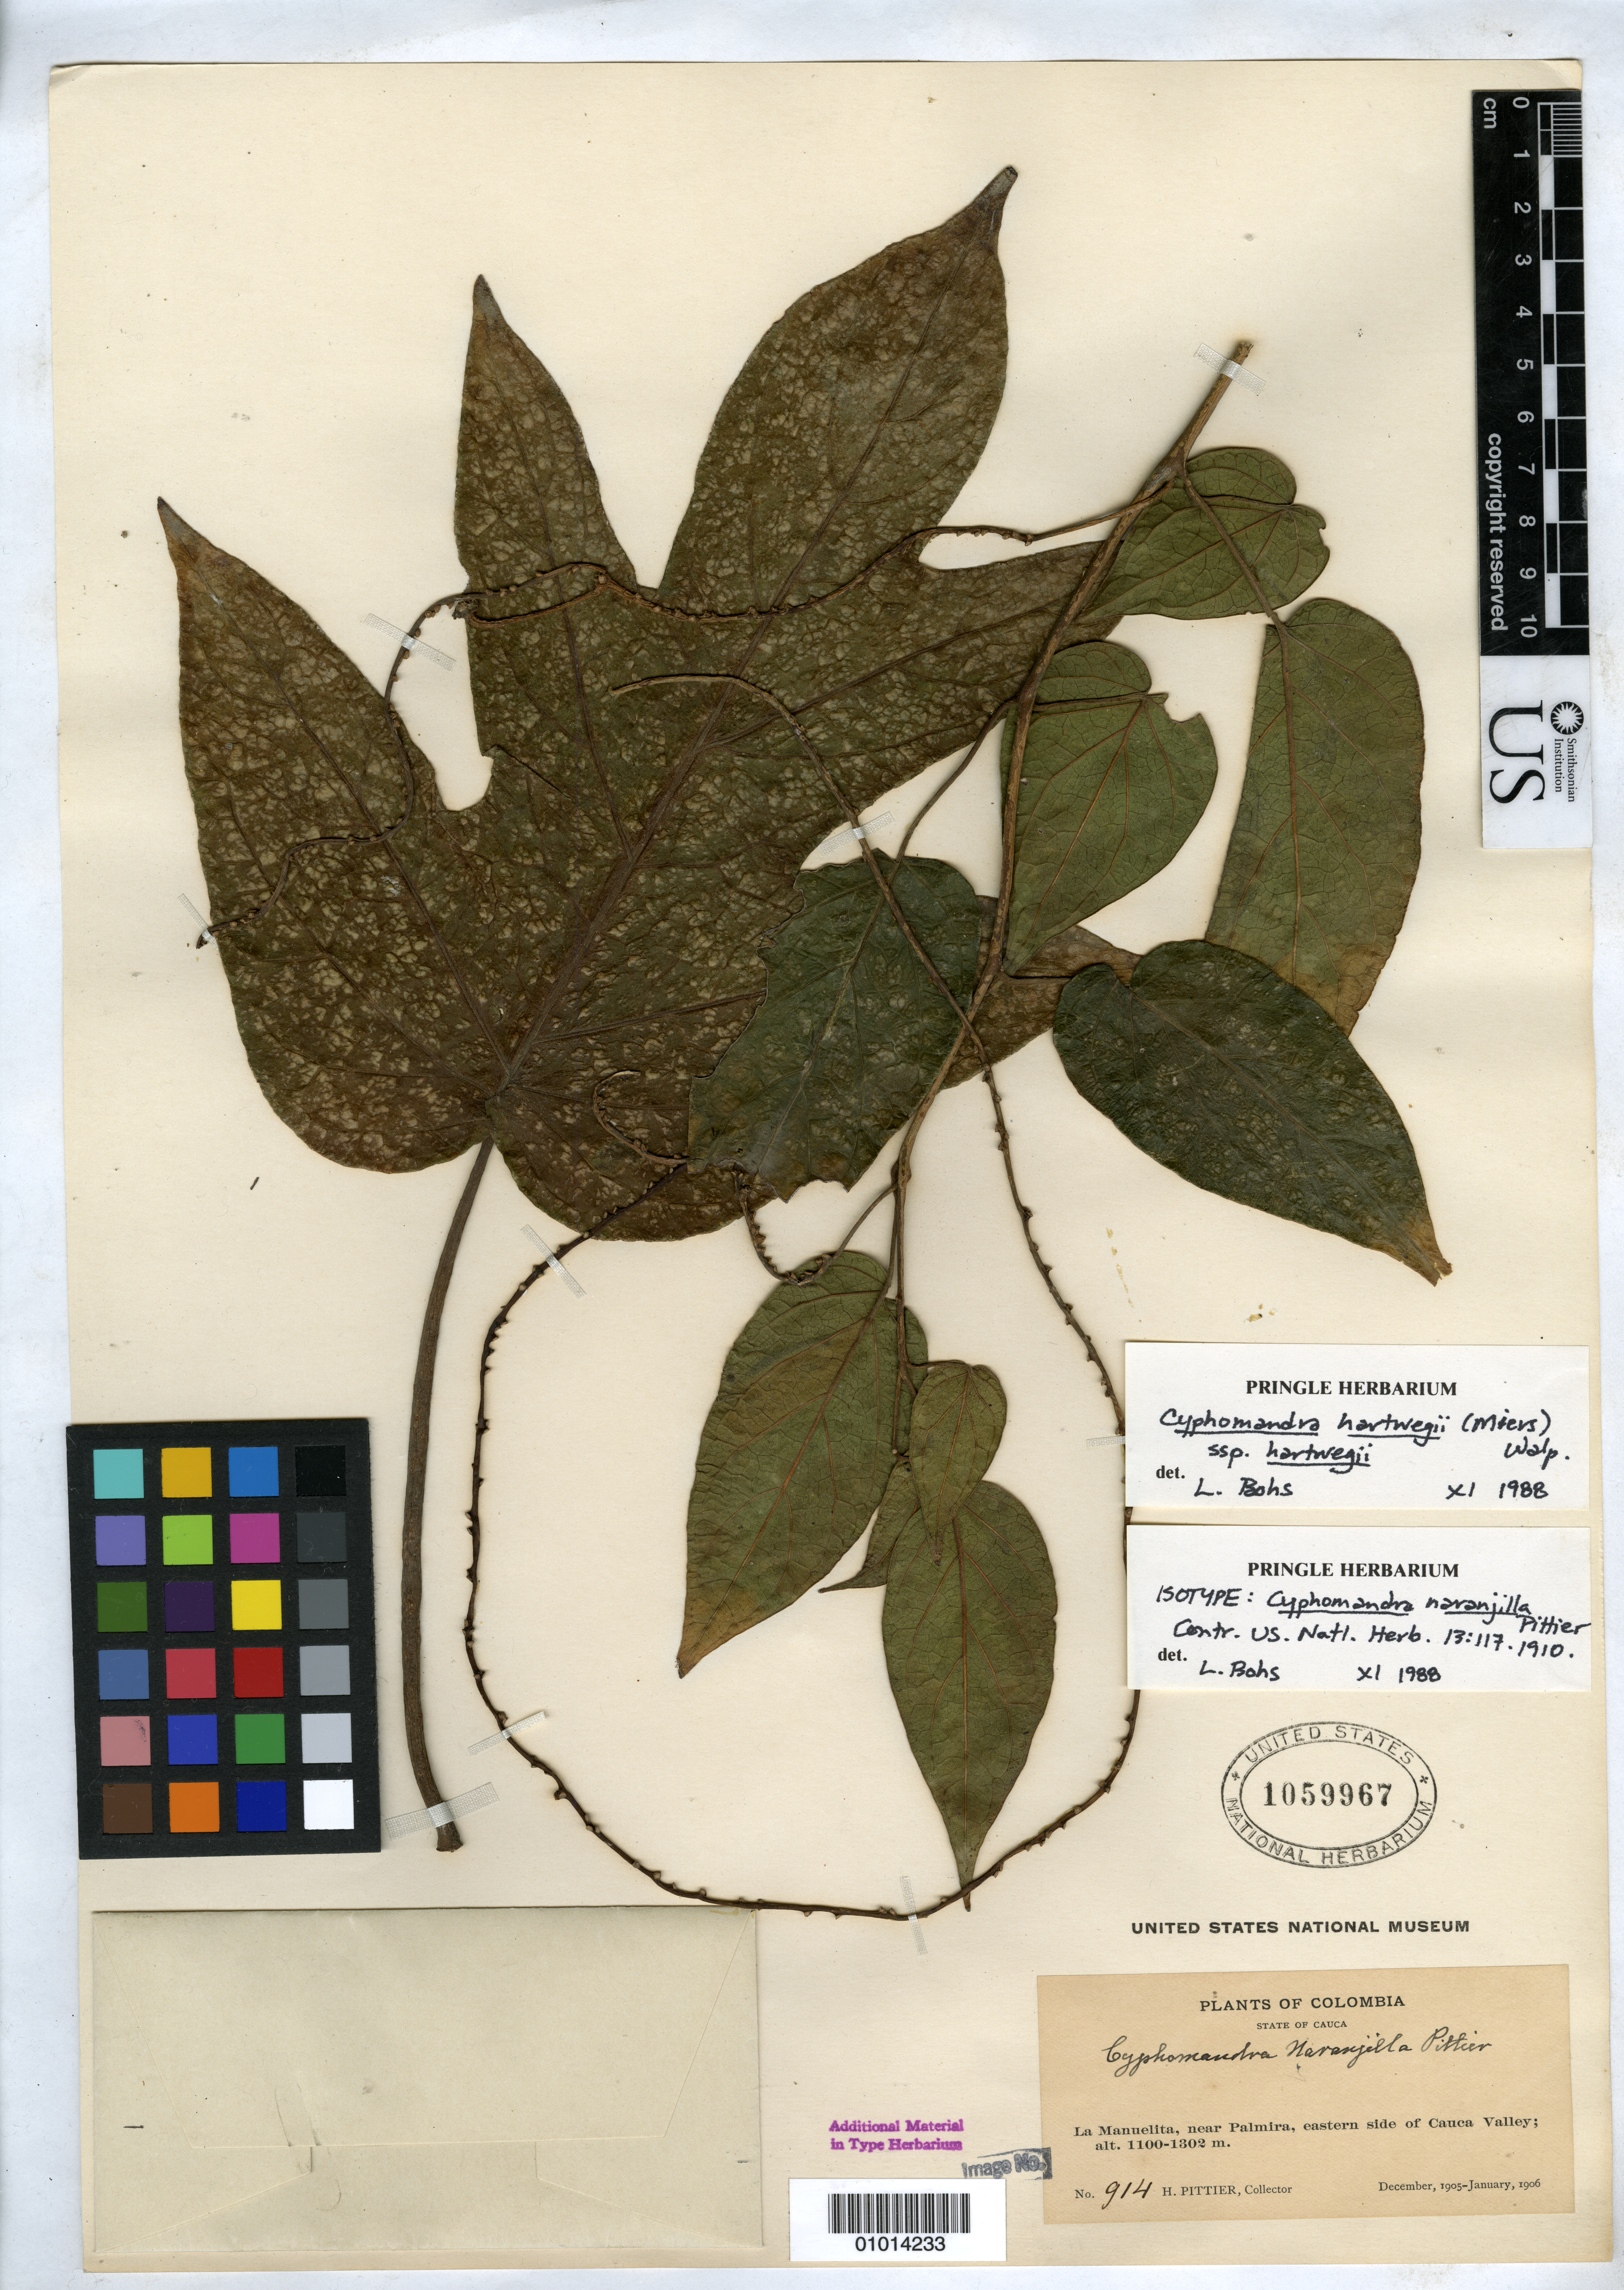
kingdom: Plantae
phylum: Tracheophyta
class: Magnoliopsida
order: Solanales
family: Solanaceae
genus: Cyphomandra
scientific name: Cyphomandra naranjilla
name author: Pittier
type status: Isotype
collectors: H. F. Pittier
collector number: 914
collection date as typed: Dec 1905 to -- Jan 1906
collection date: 1905-12/1906-01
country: Colombia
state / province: Cauca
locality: Cauca Valley, La Manuelita near Palmira.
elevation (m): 1102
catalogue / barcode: US 1059967